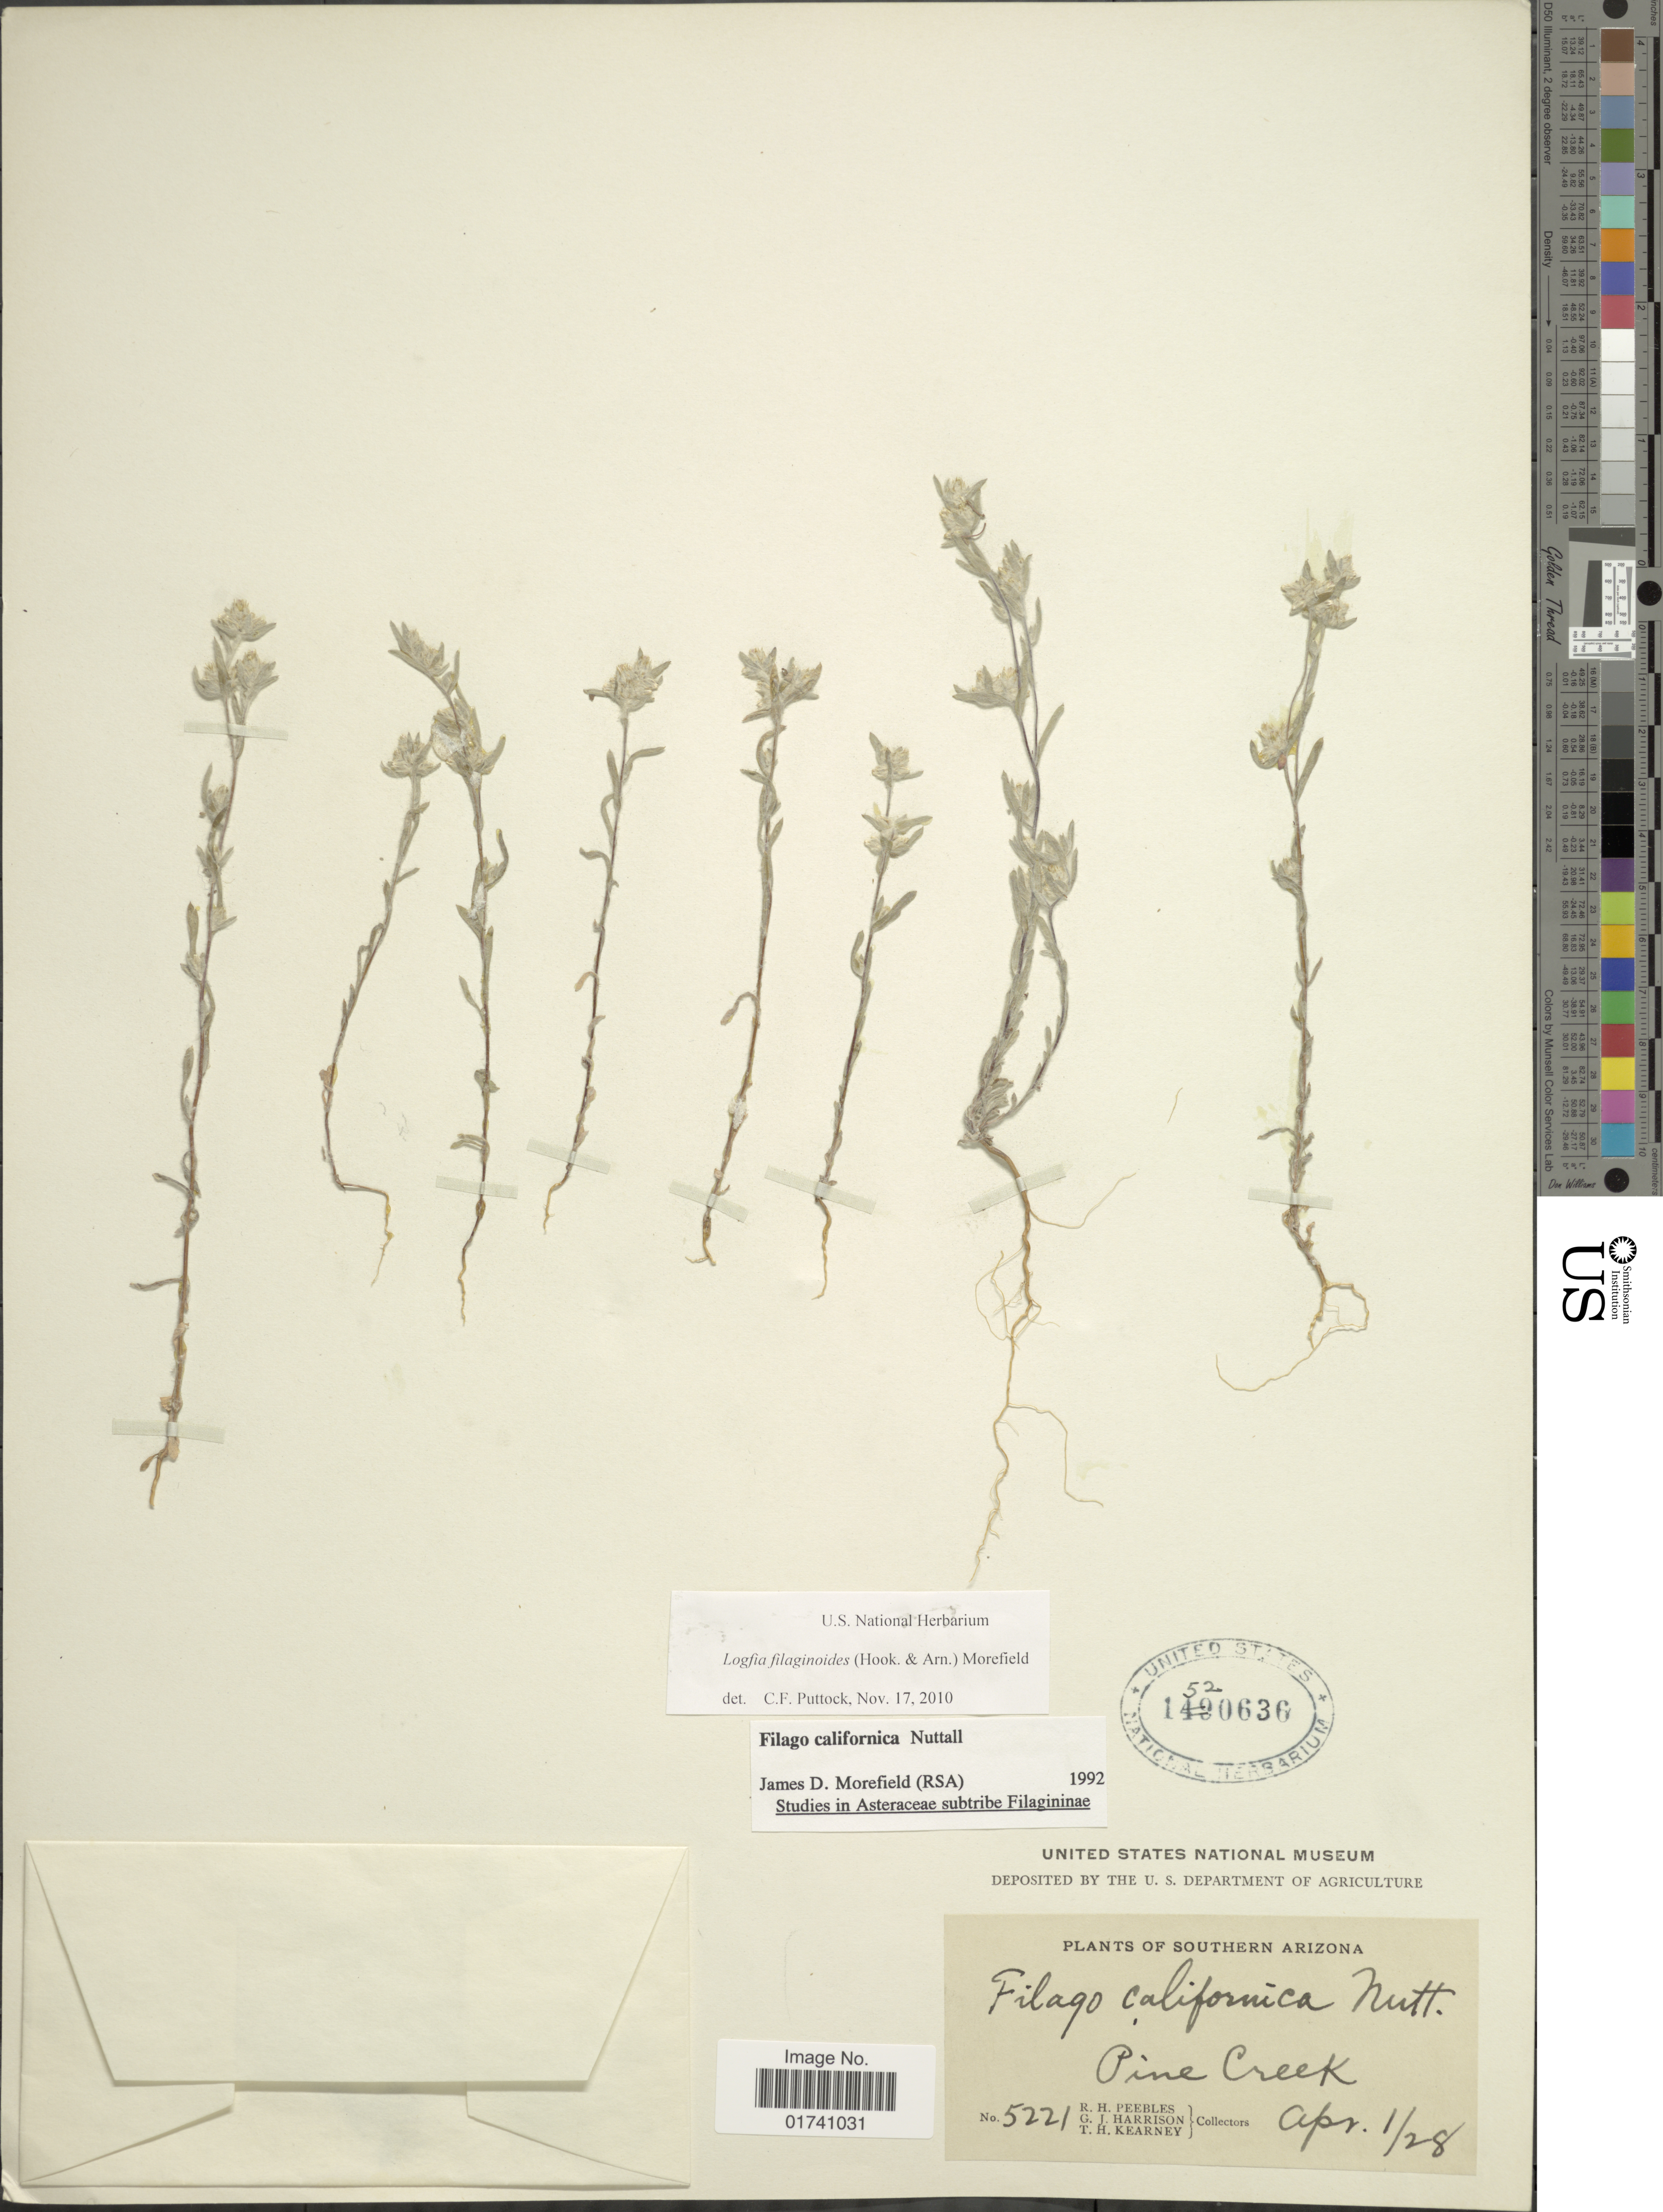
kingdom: Plantae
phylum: Tracheophyta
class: Magnoliopsida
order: Asterales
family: Asteraceae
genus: Logfia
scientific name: Logfia filaginoides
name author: (Hook. & Arn.) Morefield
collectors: R. H. Peebles, G. J. Harrison & T. H. Kearney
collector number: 5221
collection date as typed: Transcribed d/m/y: 1/4/28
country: United States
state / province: Arizona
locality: Southern Arizona. Pine Creek.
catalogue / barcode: US 1520636